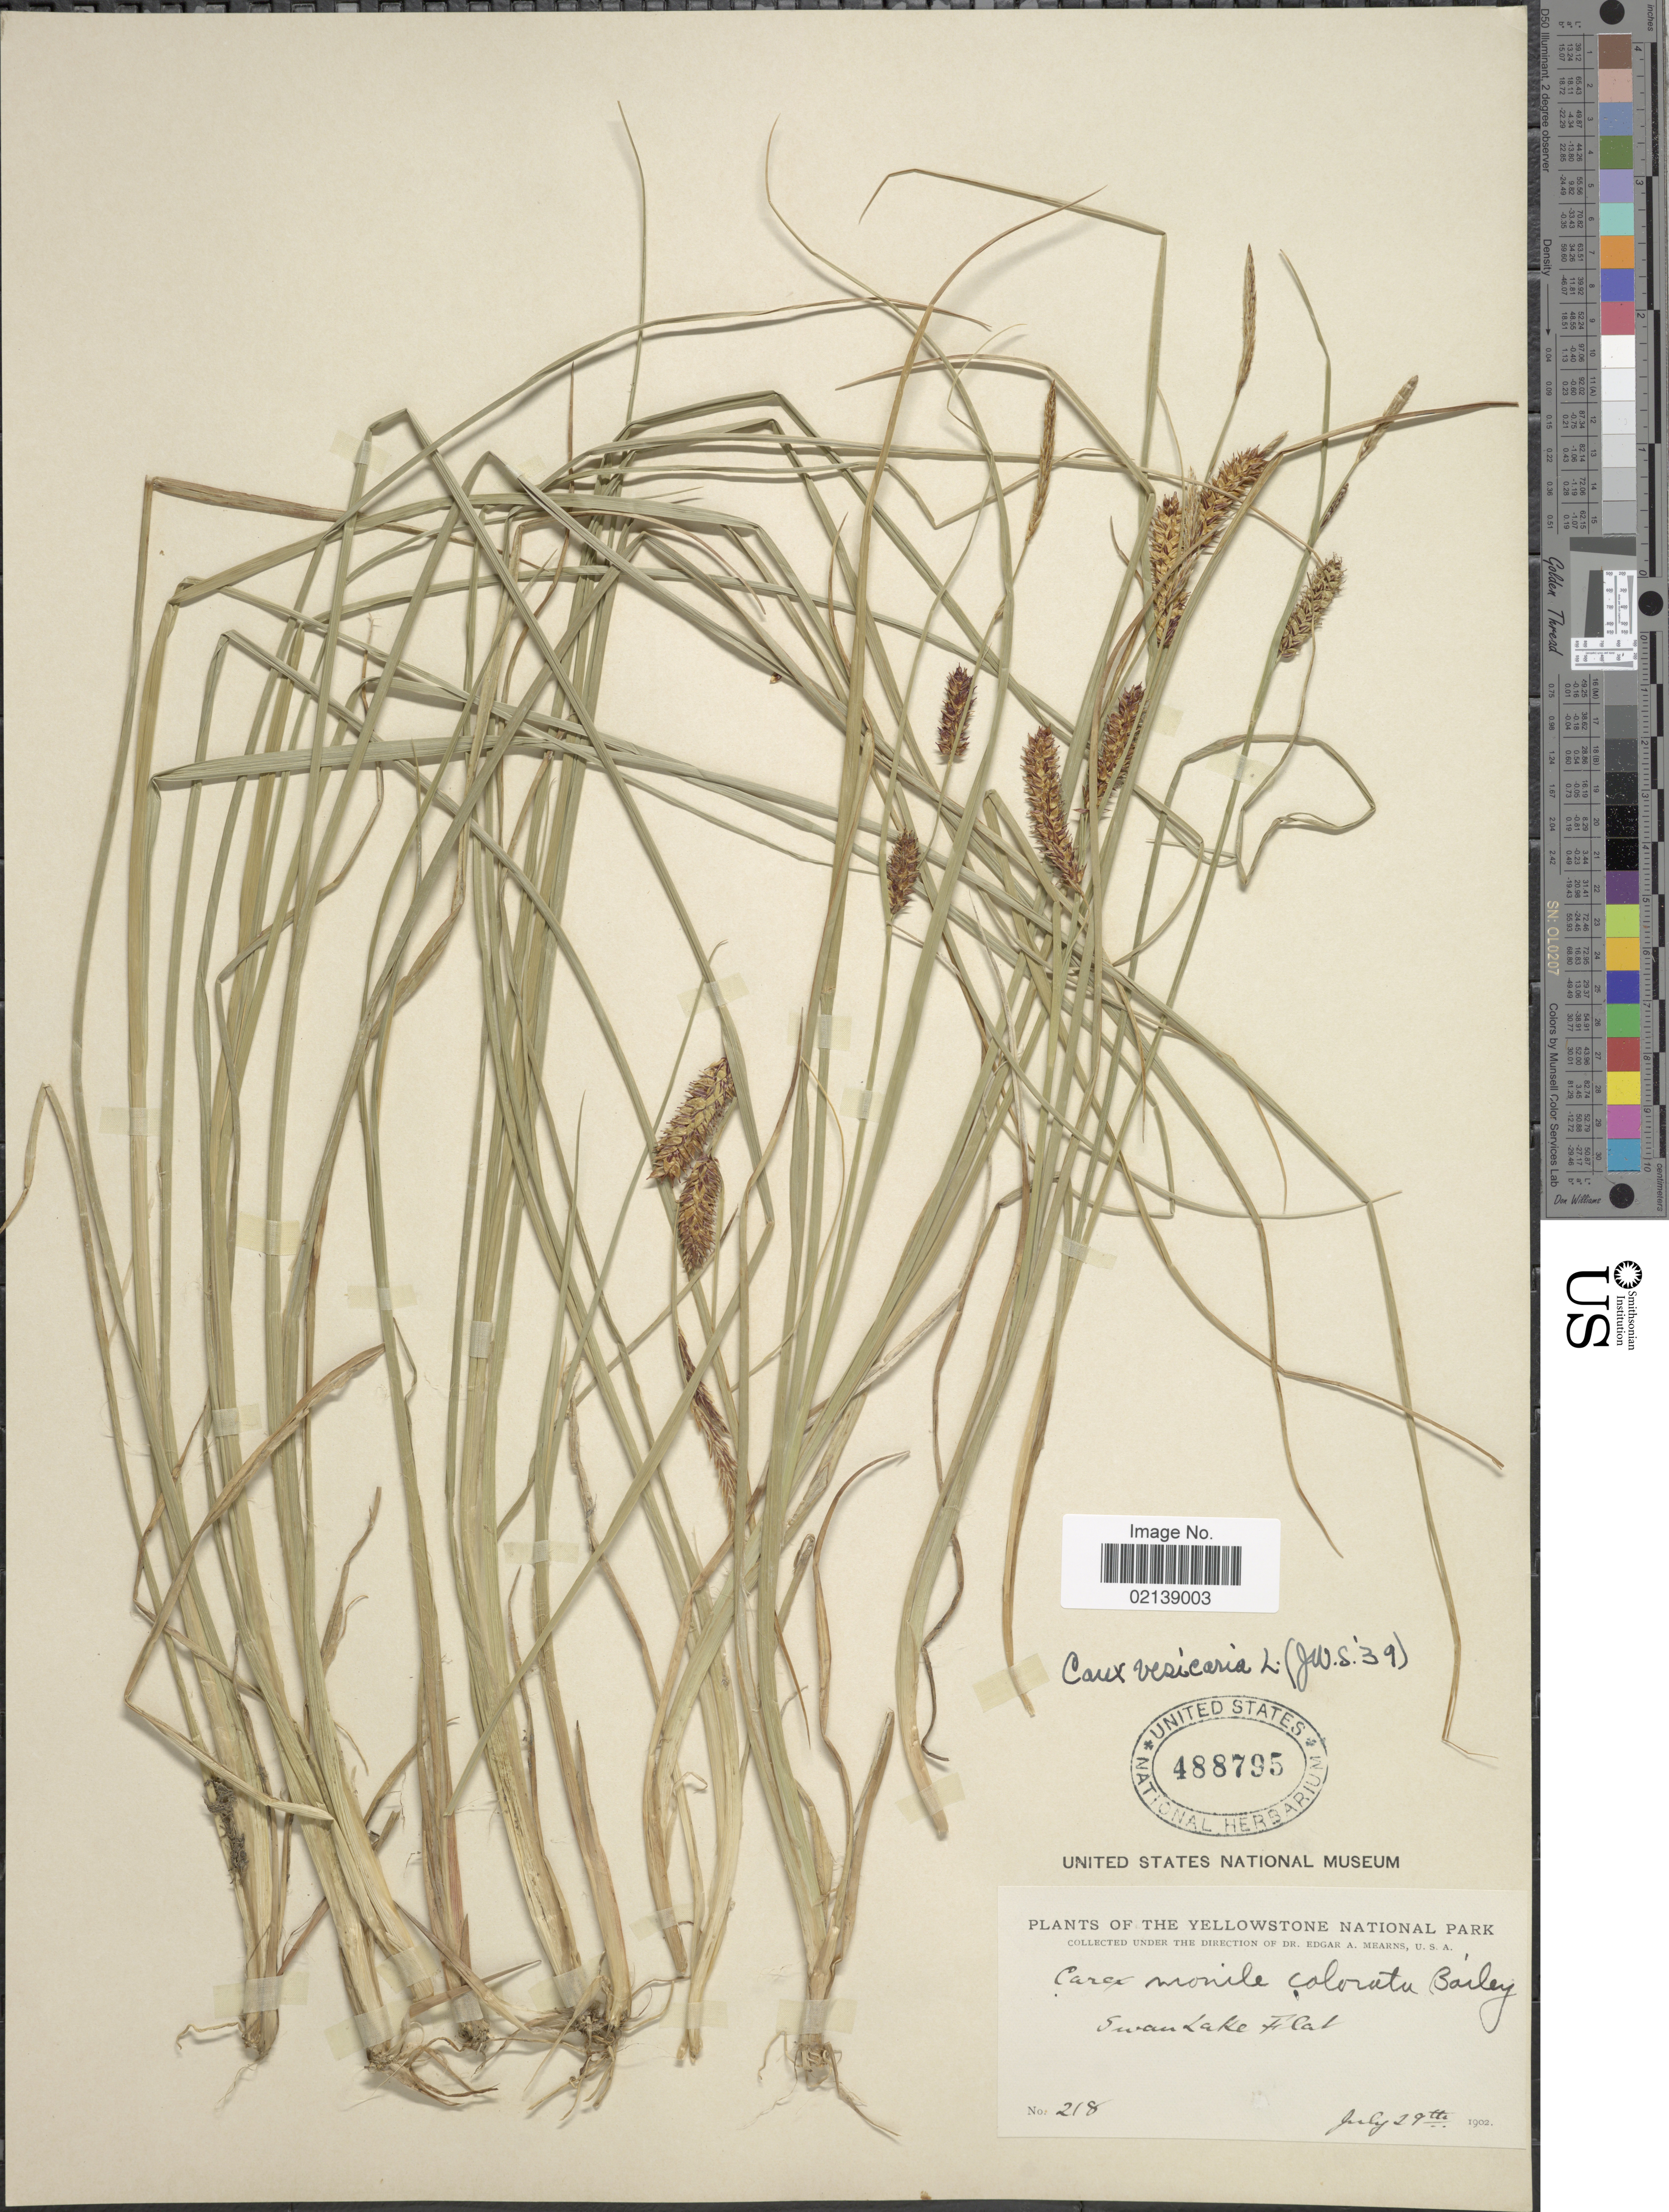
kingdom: Plantae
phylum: Tracheophyta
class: Liliopsida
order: Poales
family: Cyperaceae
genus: Carex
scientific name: Carex vesicaria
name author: L.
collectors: E. A. Mearns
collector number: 218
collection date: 1902-07-29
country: United States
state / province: Wyoming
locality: The Yellowstone National Park, Swan Lake Flat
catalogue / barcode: US 488795